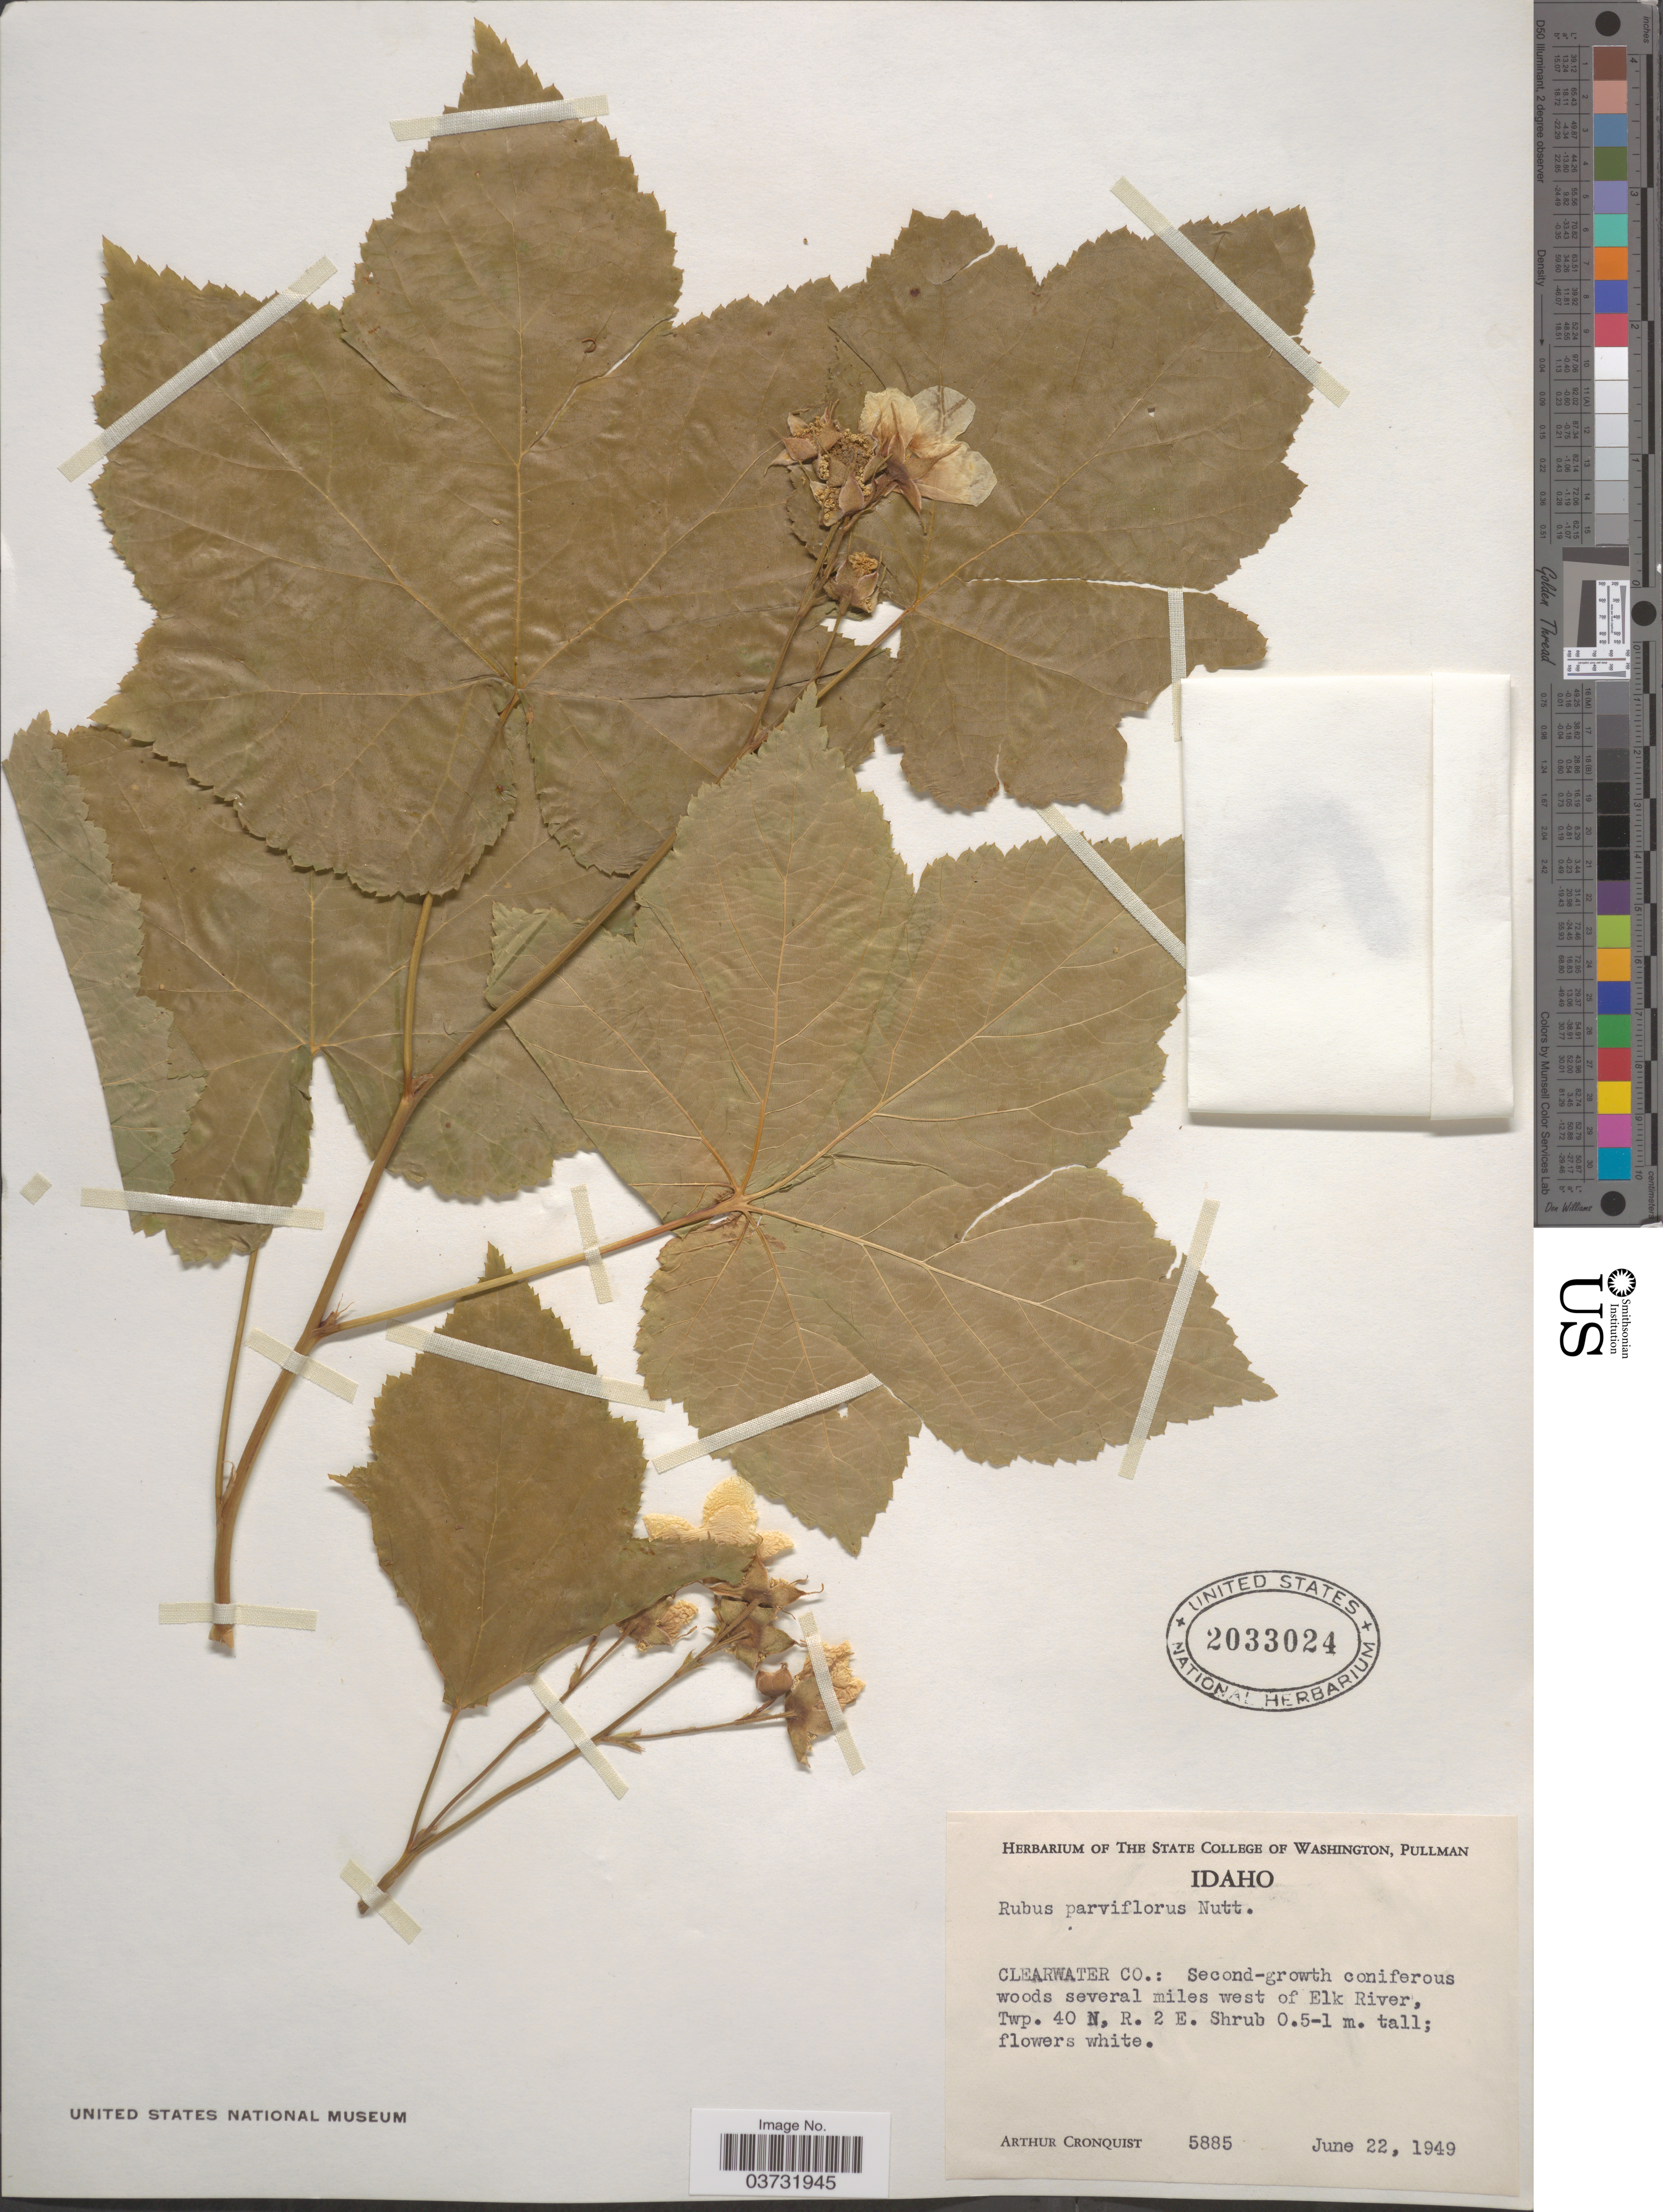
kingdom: Plantae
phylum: Tracheophyta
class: Magnoliopsida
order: Rosales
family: Rosaceae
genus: Rubus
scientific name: Rubus parviflorus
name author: Nutt.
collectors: A. J. Cronquist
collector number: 5885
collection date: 1949-06-22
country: United States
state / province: Idaho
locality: Clearwater Co.: Second-growth coniferous woods several miles west of Elk River, Twp. 40N, R. 2 E.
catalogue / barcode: US 2033024